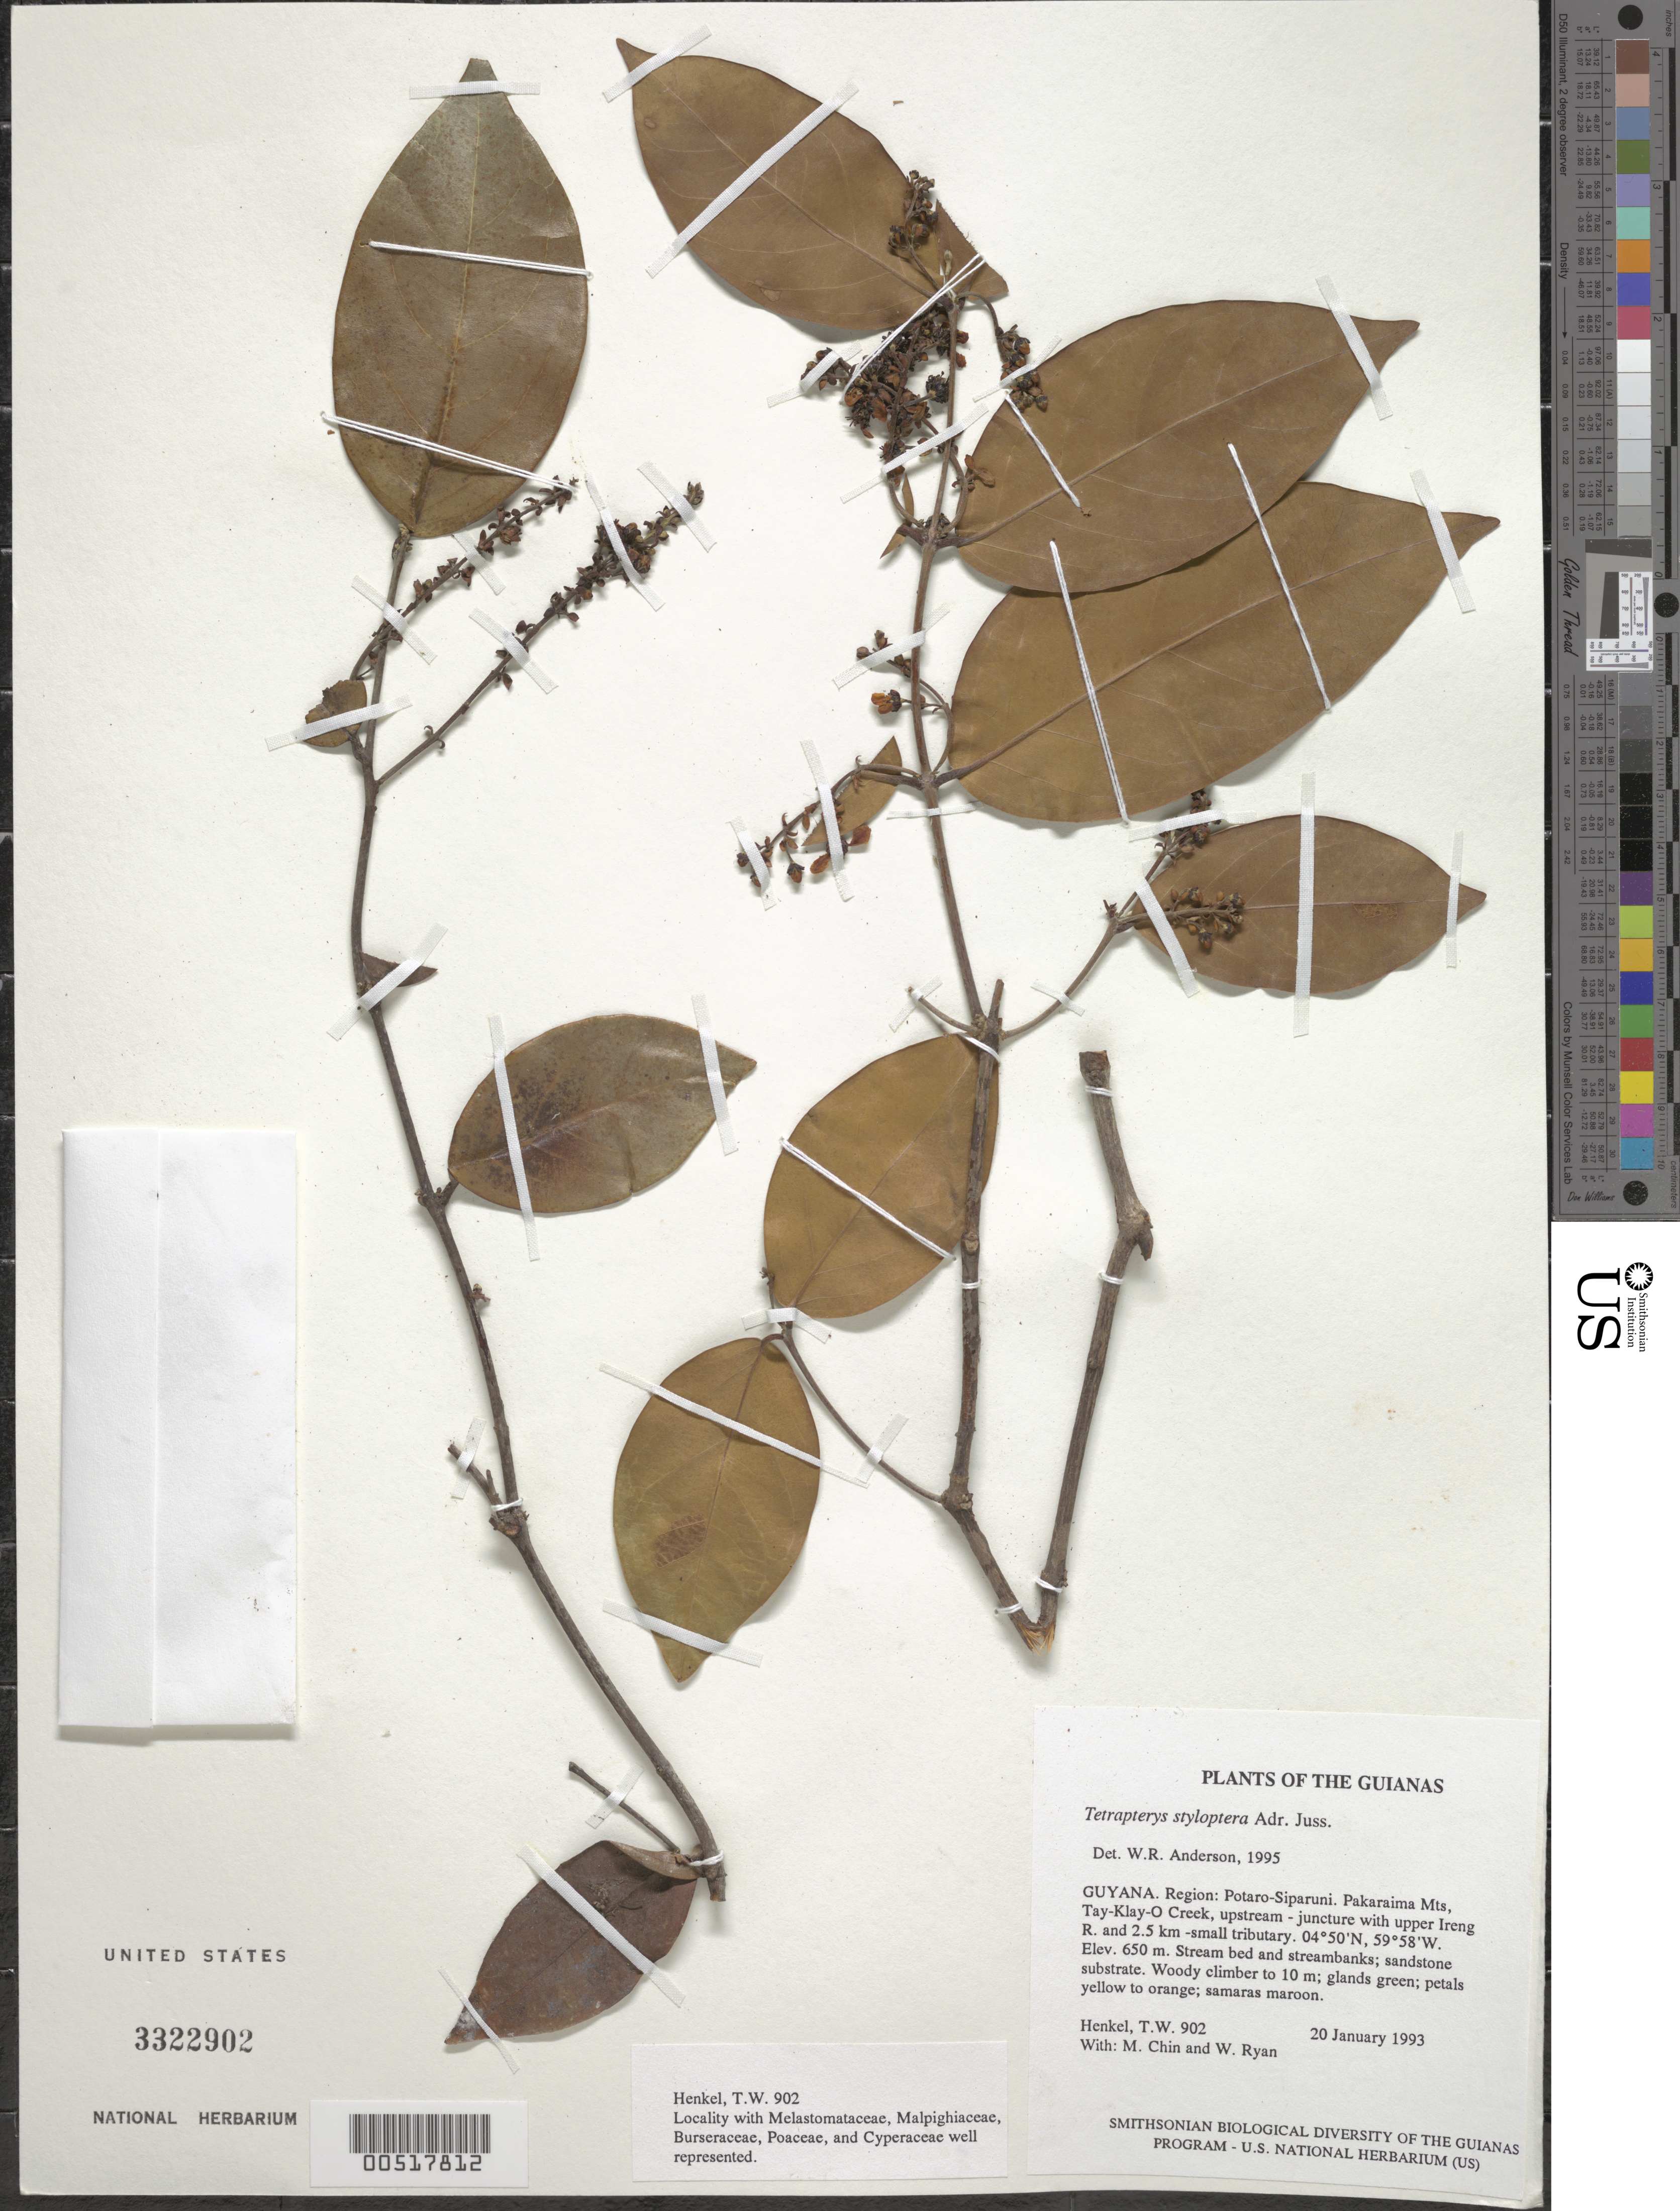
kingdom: Plantae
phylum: Tracheophyta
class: Magnoliopsida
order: Malpighiales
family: Malpighiaceae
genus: Glicophyllum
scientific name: Glicophyllum stylopterum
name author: (A. Juss.) R.F. Almeida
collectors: T. Henkel, M. Chin & W. Ryan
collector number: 902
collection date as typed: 20 January 1993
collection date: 1993-01-20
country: Guyana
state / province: Potaro-Siparuni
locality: Pakaraima Mts, Tay-Klay-O Creek, upstream - juncture with upper Ireng R. and 2.5 km -small tributary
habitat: Stream bed and streambanks; sandstone substrate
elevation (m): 650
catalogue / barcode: US 3322902